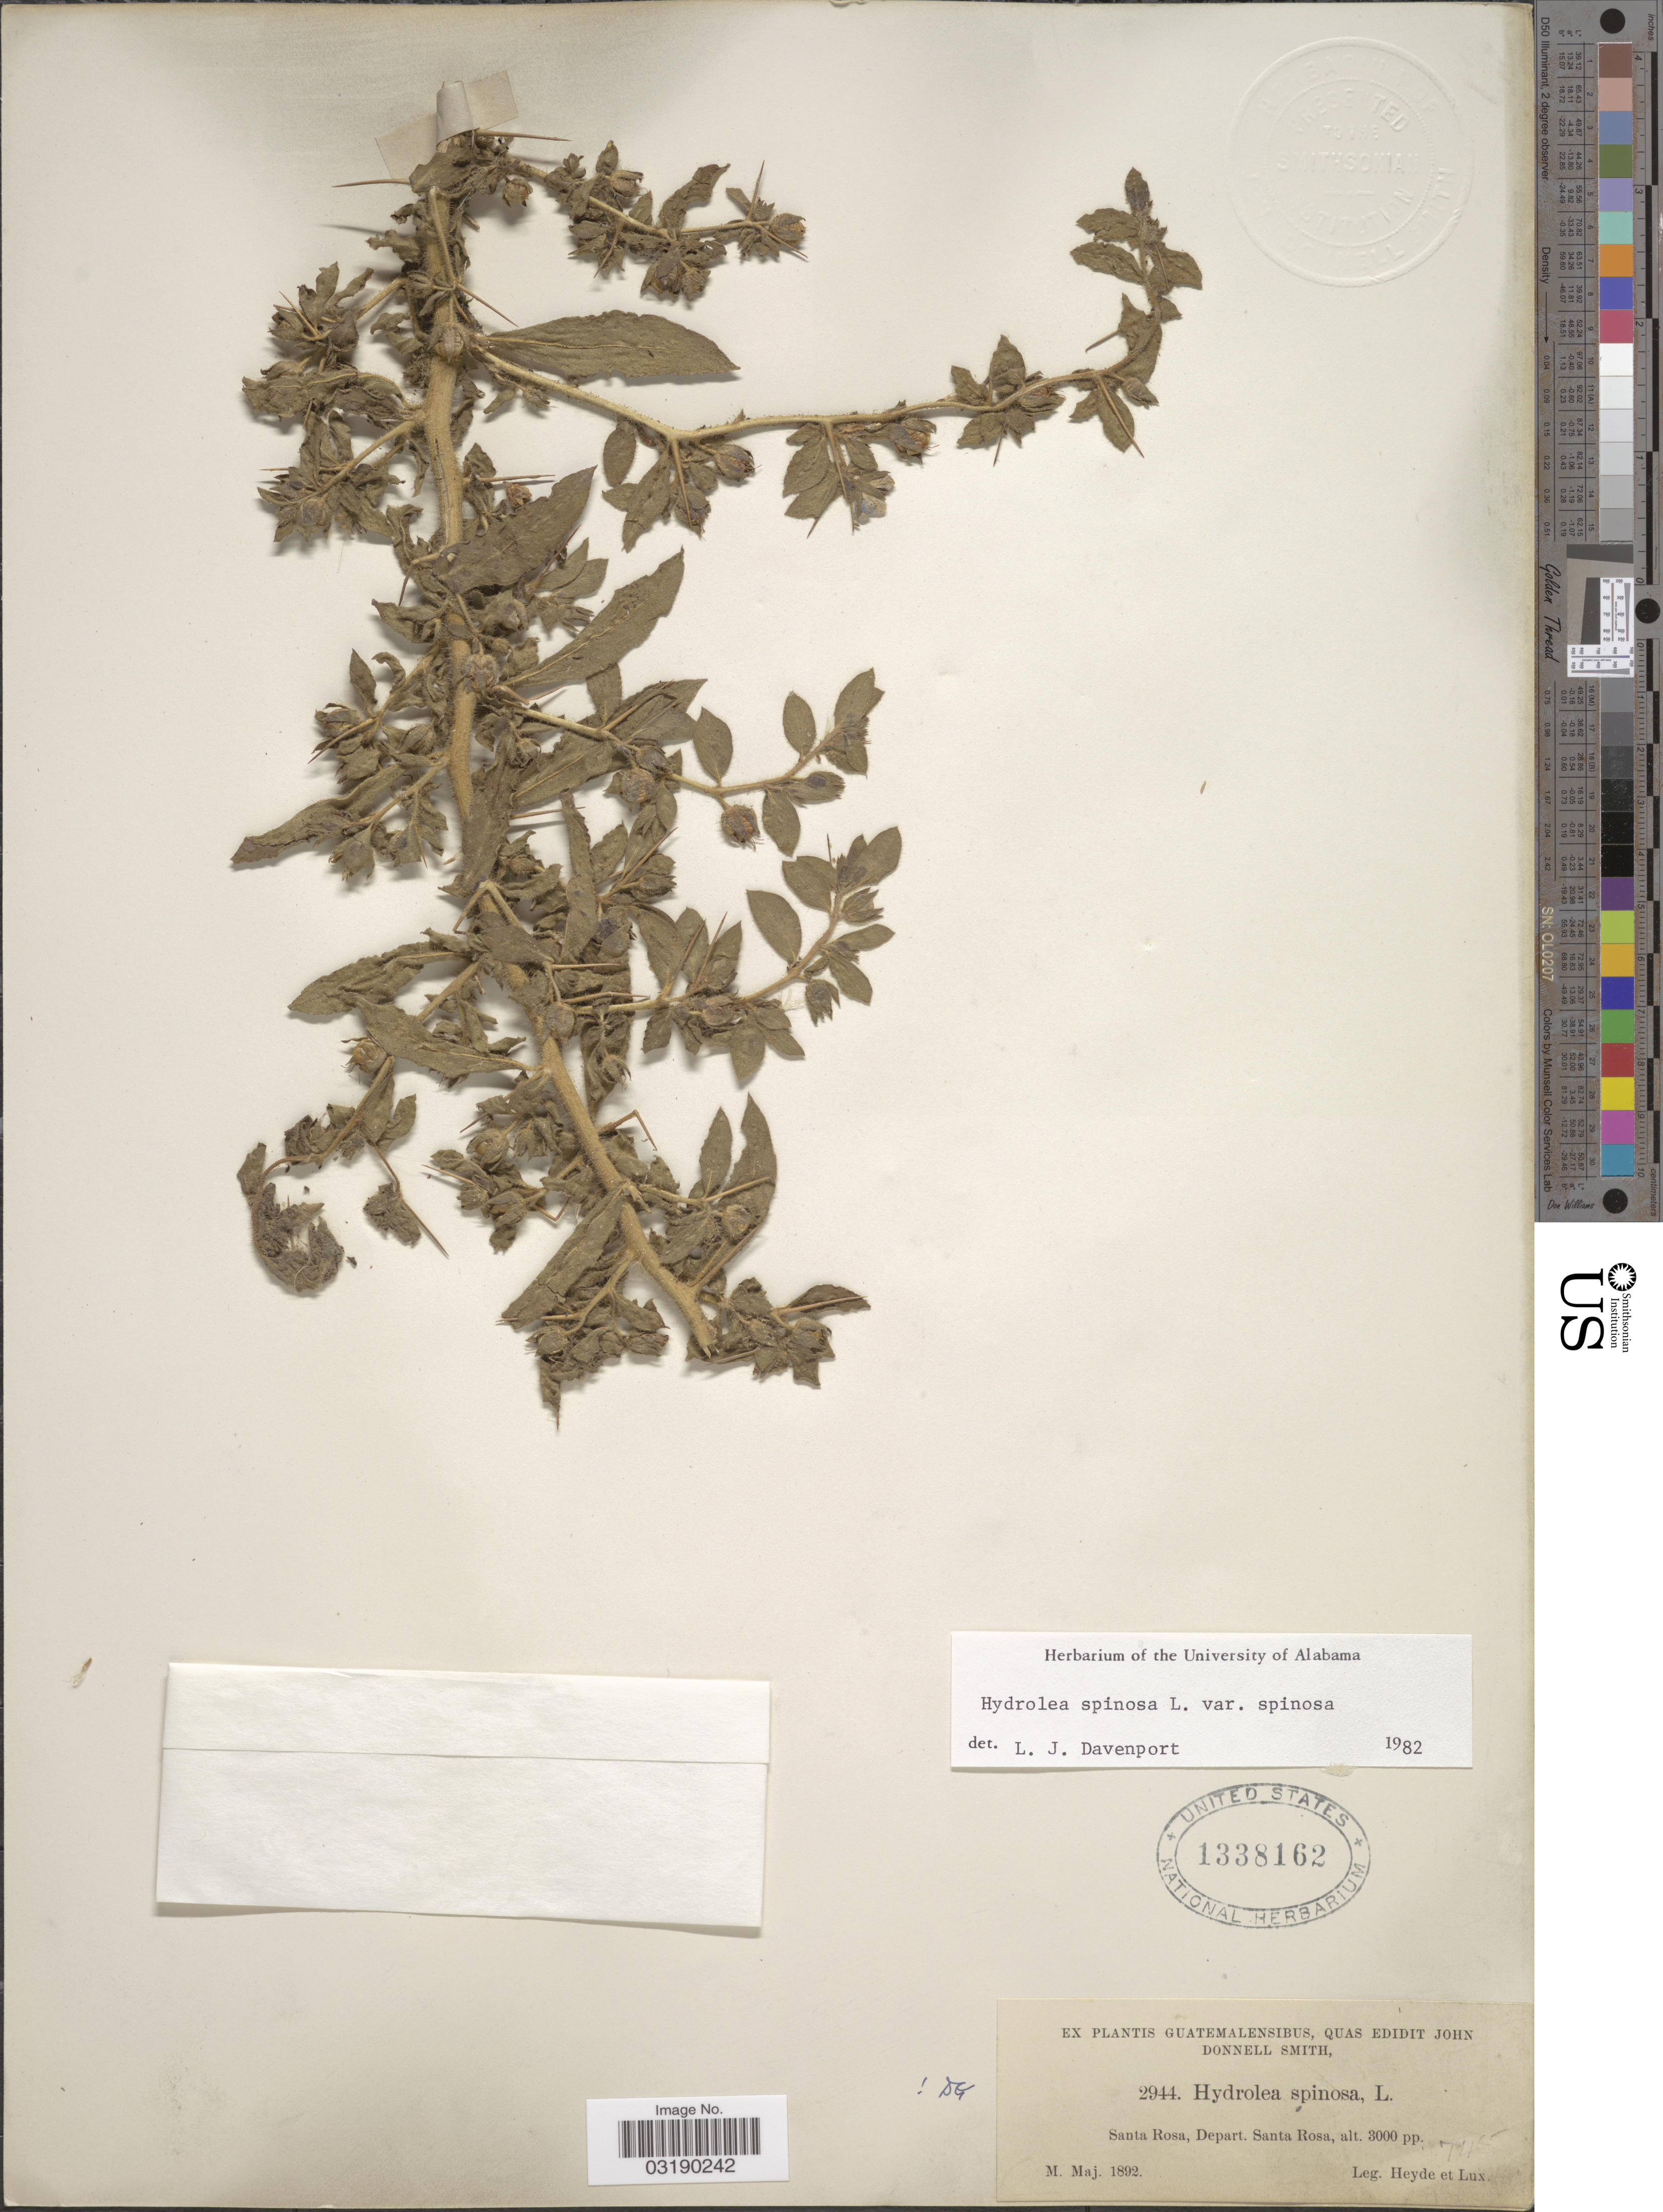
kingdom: Plantae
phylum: Tracheophyta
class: Magnoliopsida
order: Solanales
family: Hydroleaceae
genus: Hydrolea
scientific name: Hydrolea spinosa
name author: L.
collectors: Heyde & E. Lux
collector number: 2944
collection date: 1892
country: Guatemala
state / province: Santa Rosa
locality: Depart. Santa Rosa.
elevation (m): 914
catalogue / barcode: US 1338162